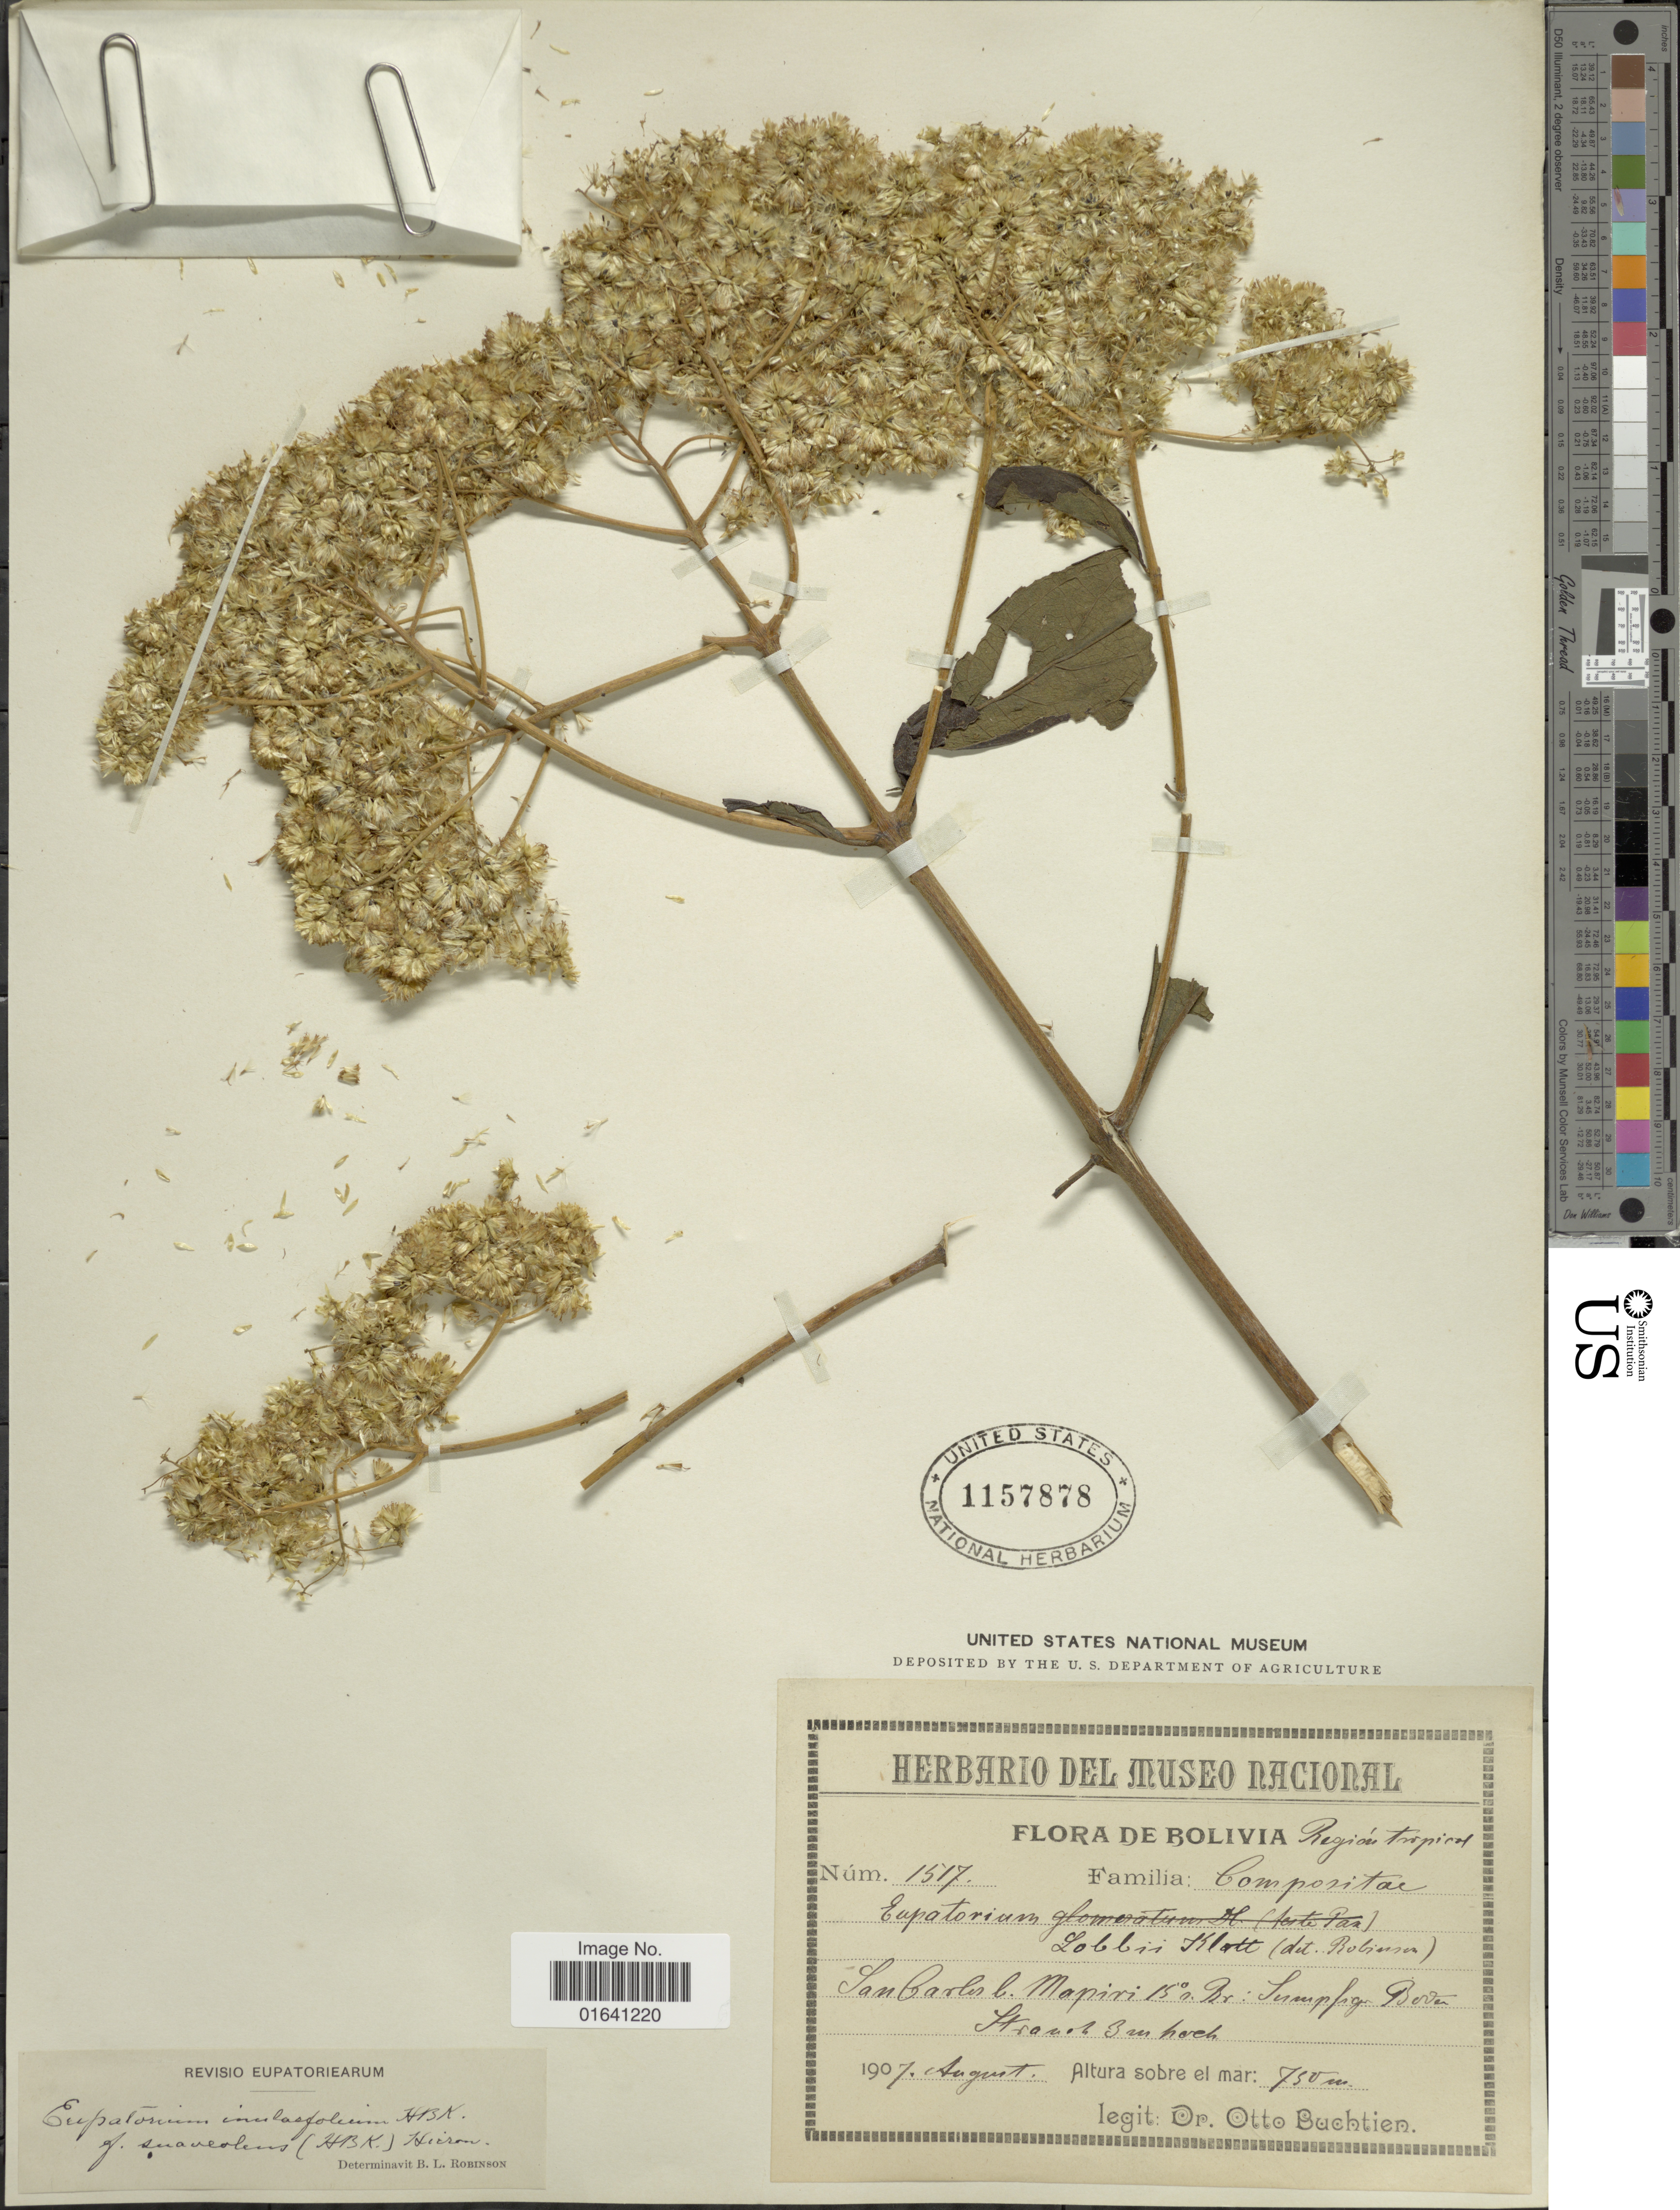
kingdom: Plantae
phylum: Tracheophyta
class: Magnoliopsida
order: Asterales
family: Asteraceae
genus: Austroeupatorium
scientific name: Austroeupatorium inulaefolium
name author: (Kunth) R.M. King & H. Rob.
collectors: O. Buchtien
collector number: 1517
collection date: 1907-08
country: Bolivia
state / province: La Paz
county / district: Mapiri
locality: San Carlos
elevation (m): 750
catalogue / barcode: US 1157878